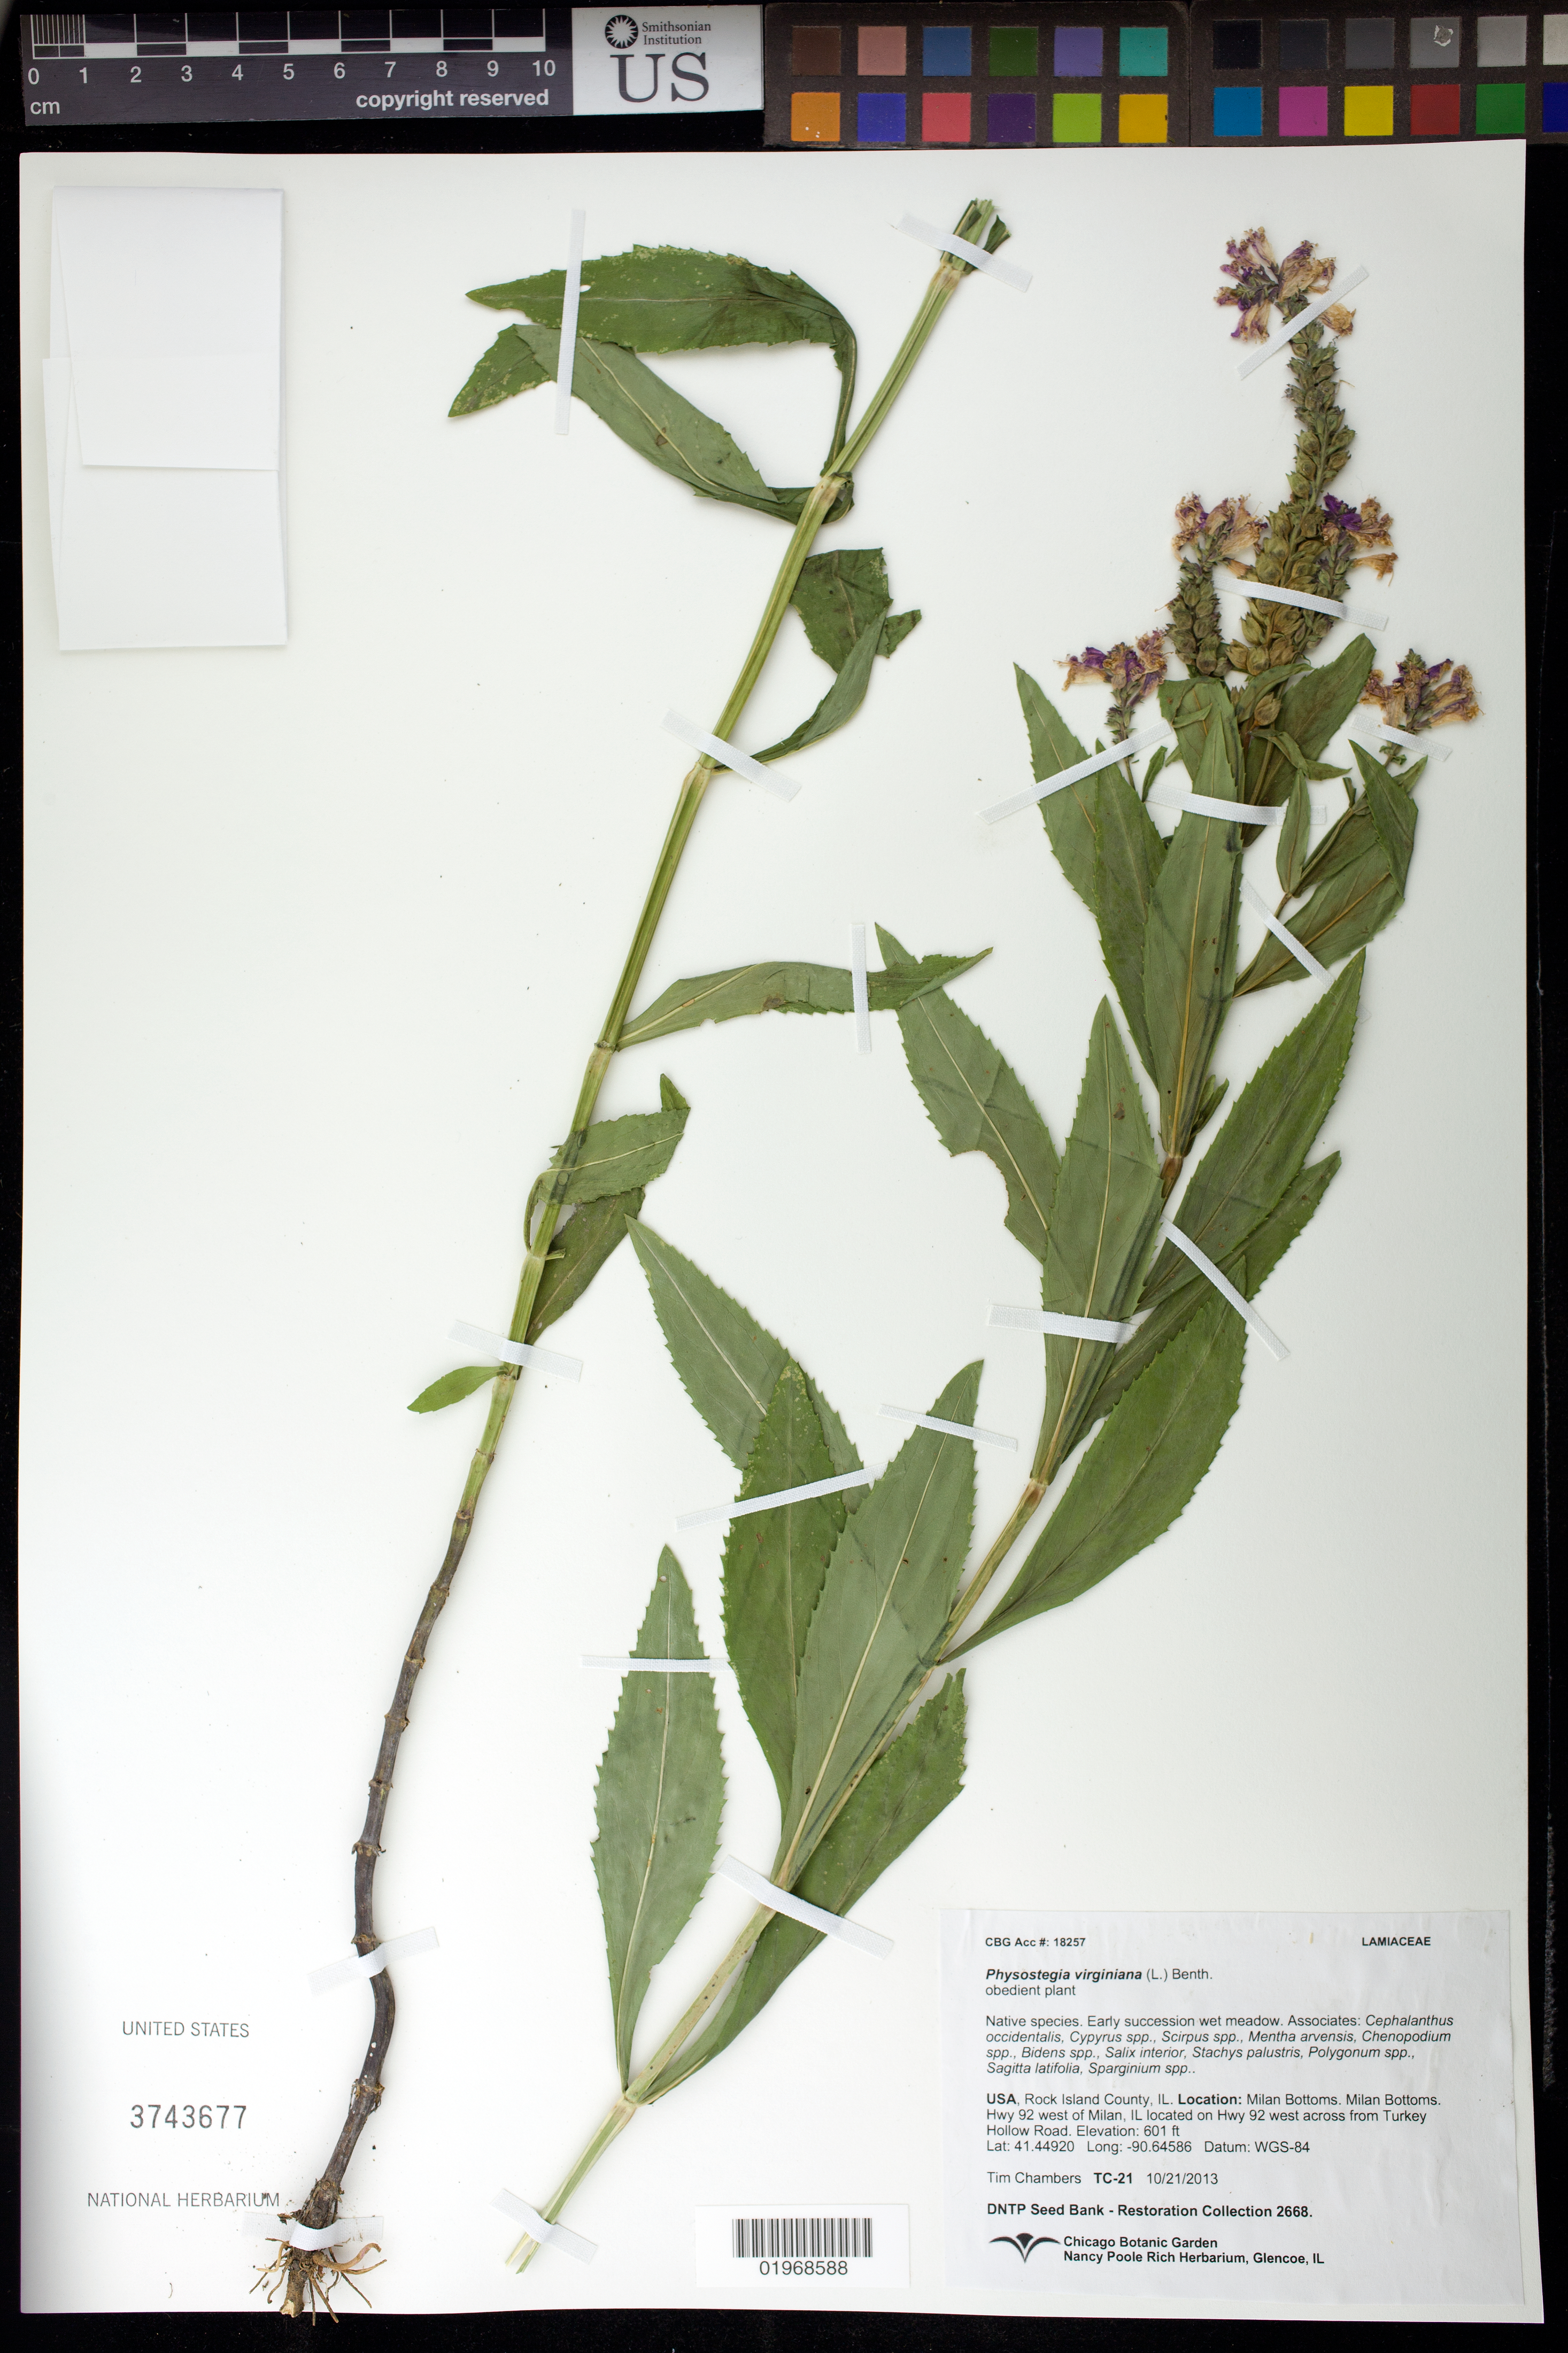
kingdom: Plantae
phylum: Tracheophyta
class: Magnoliopsida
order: Lamiales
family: Lamiaceae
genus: Physostegia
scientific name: Physostegia virginiana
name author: (L.) Benth.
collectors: T. Chambers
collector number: TC-21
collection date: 2013-10-21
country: United States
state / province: Illinois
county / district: Rock Island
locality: Milan Bottoms, across from Turkey Hollow Rd.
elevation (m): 183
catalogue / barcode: US 3743677